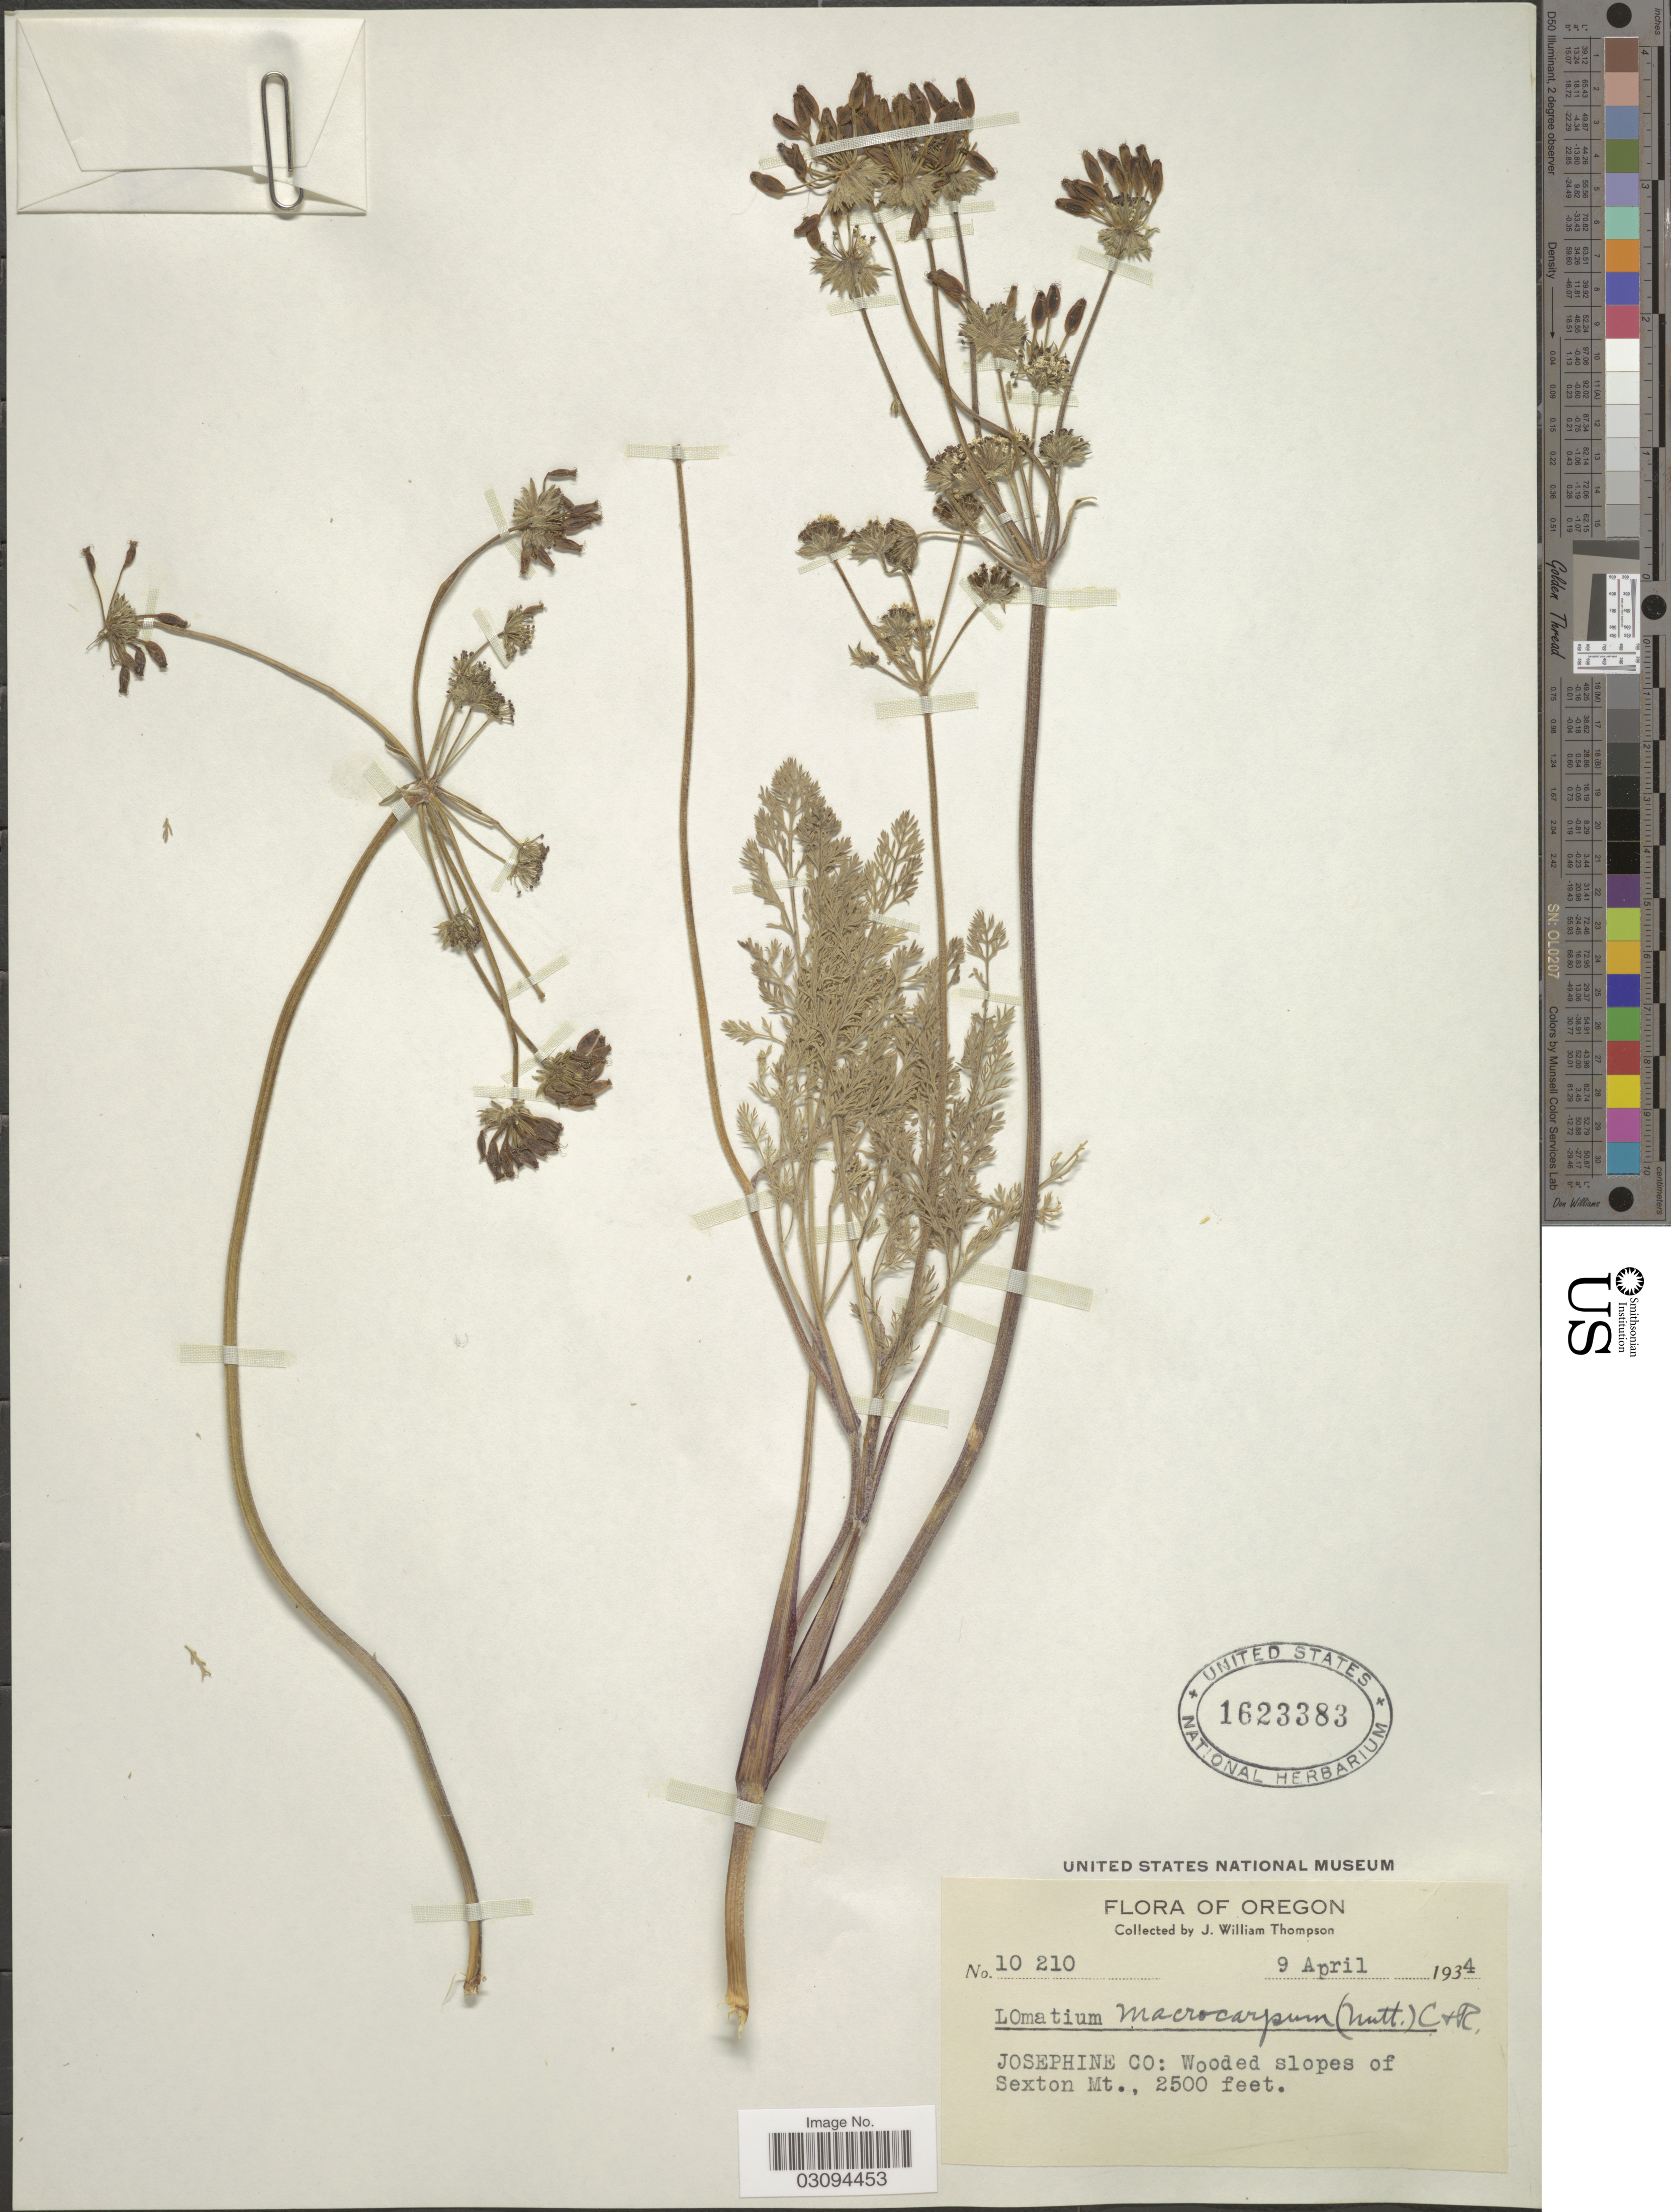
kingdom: Plantae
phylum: Tracheophyta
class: Magnoliopsida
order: Apiales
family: Apiaceae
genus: Lomatium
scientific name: Lomatium macrocarpum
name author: (Hook. et al.) J.M. Coult. & Rose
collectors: J. W. Thompson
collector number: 10210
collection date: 1934-04-09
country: United States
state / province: Oregon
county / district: Josephine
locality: Josephine Co: Wooded slopes of Sexton Mt.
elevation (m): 762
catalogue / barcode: US 1623383